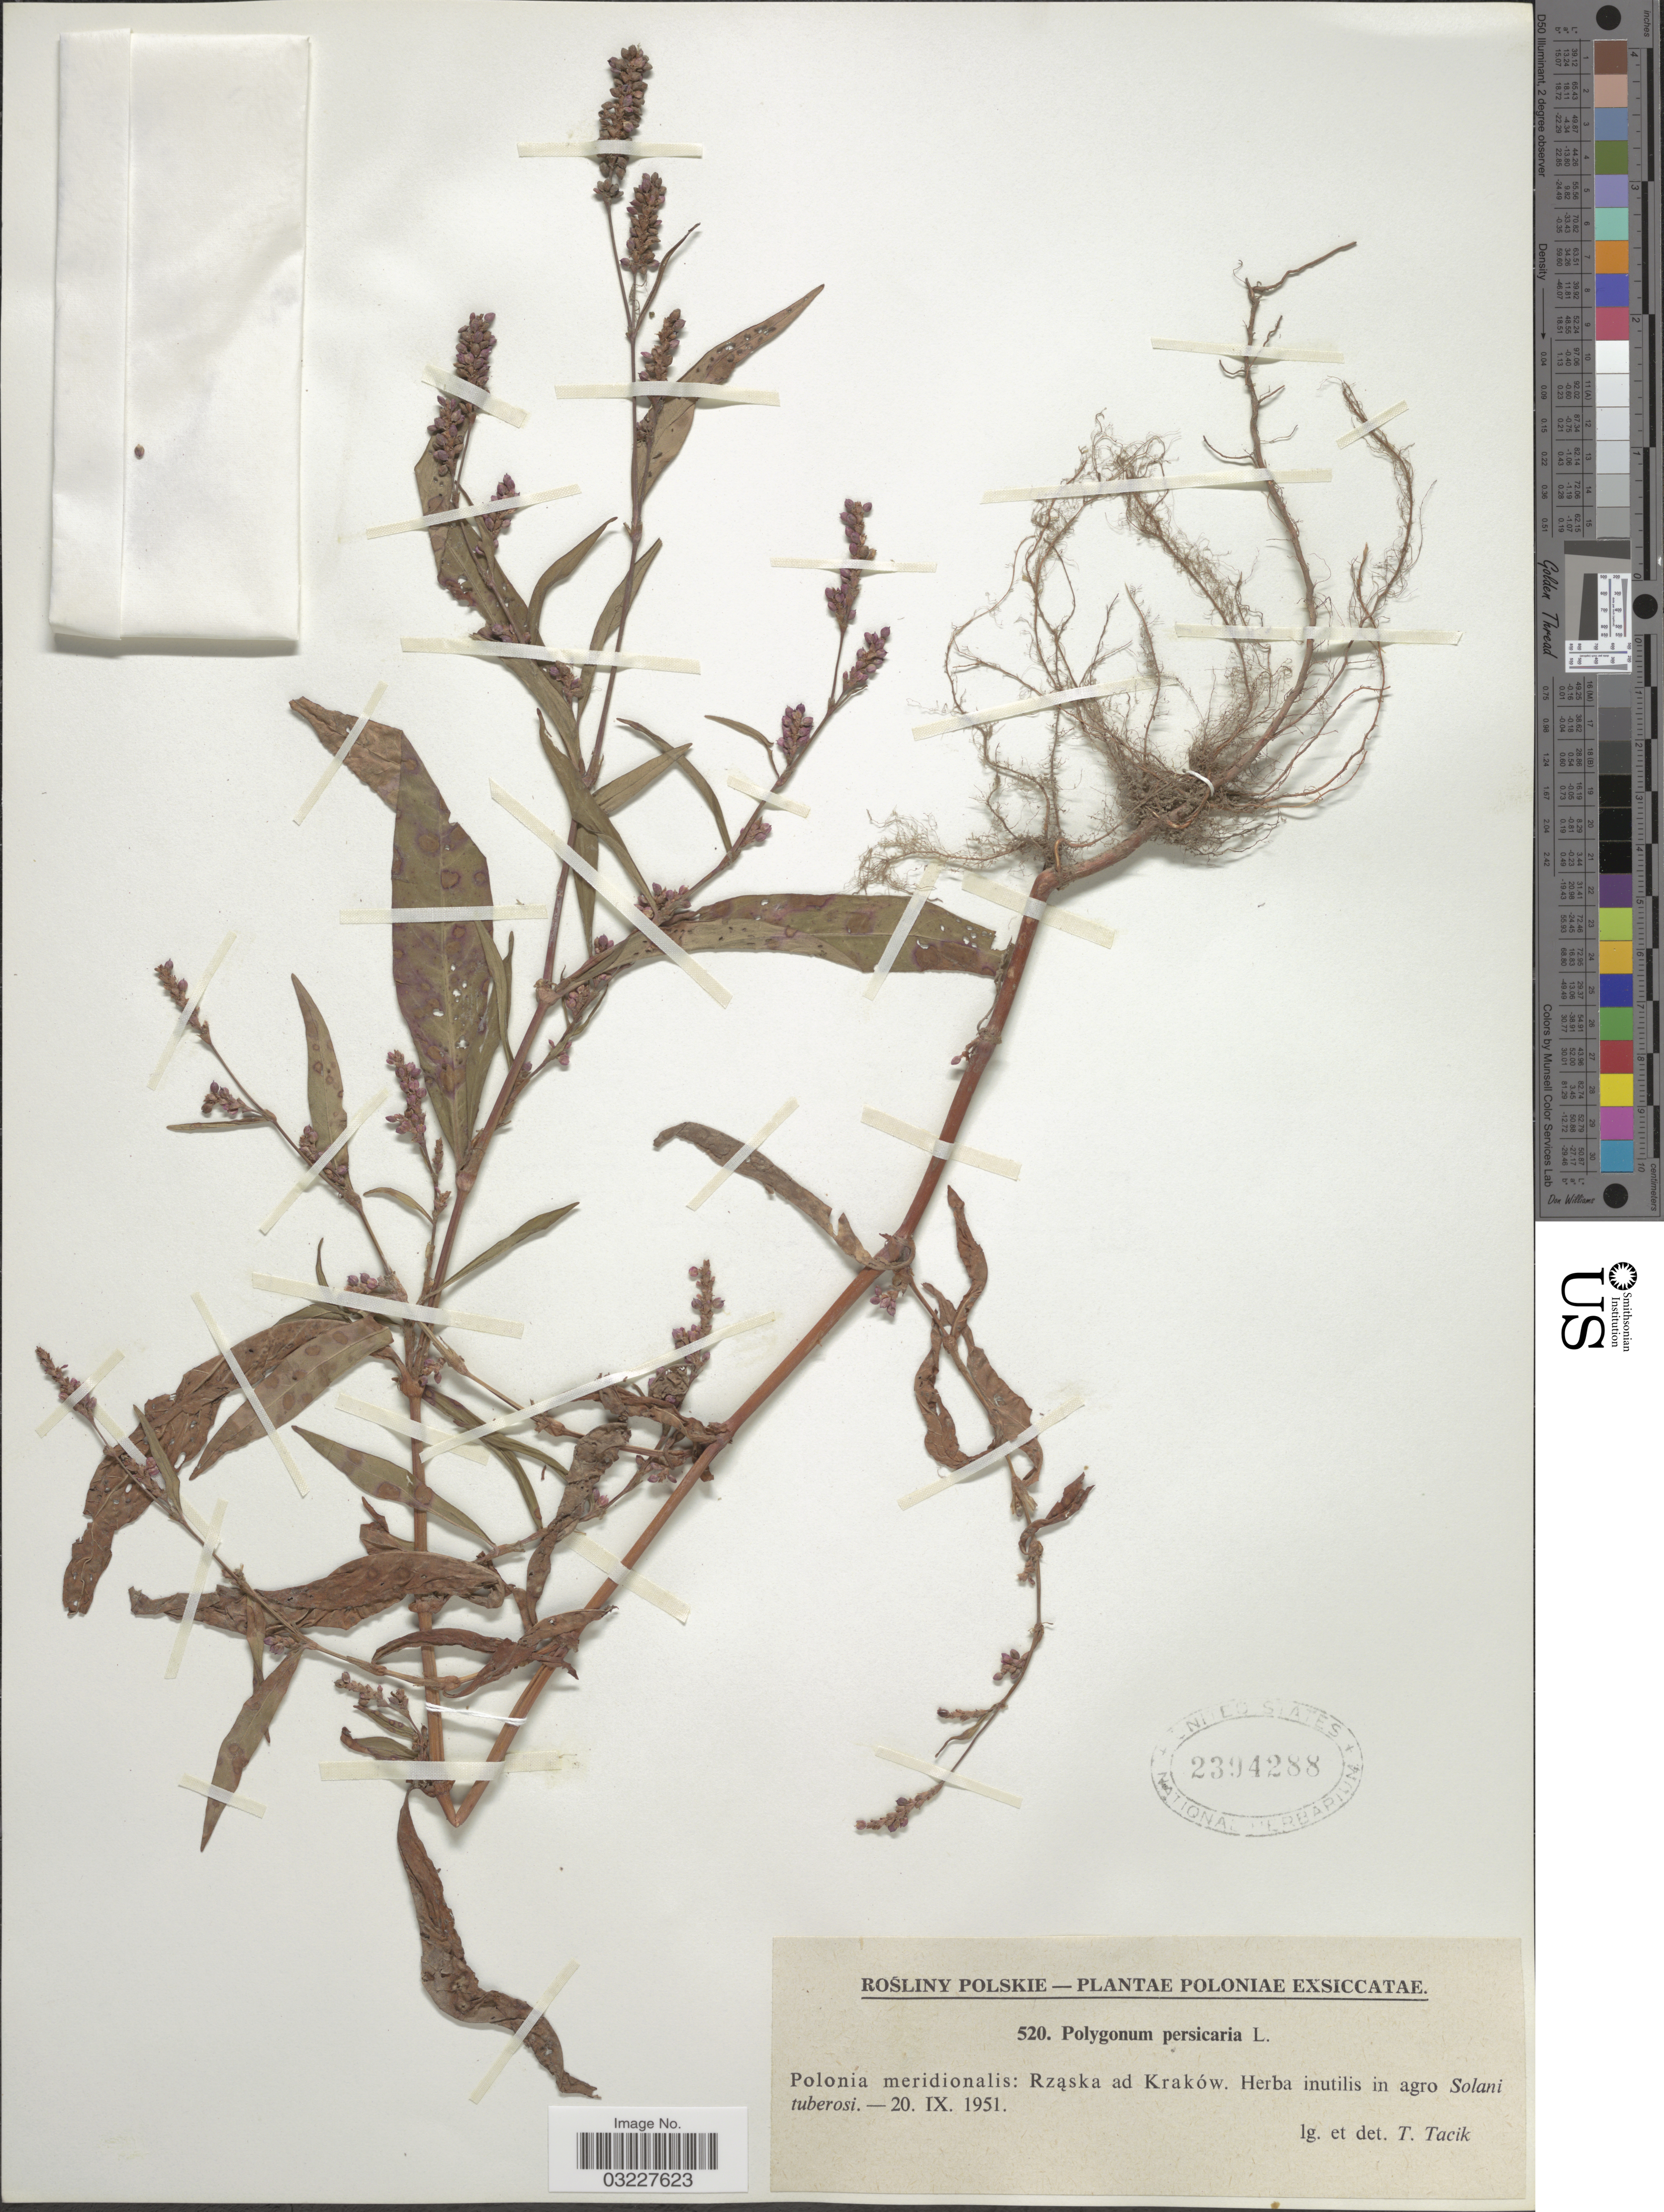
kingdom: Plantae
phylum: Tracheophyta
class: Magnoliopsida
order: Caryophyllales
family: Polygonaceae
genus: Polygonum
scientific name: Polygonum persicaria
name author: L.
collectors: T. Tacik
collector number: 520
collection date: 1951-09-20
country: Poland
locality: Polonia meridionalis: Rząska and Kraków. Herba inutilis in agro Solani tuberosi.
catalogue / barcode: US 2394288